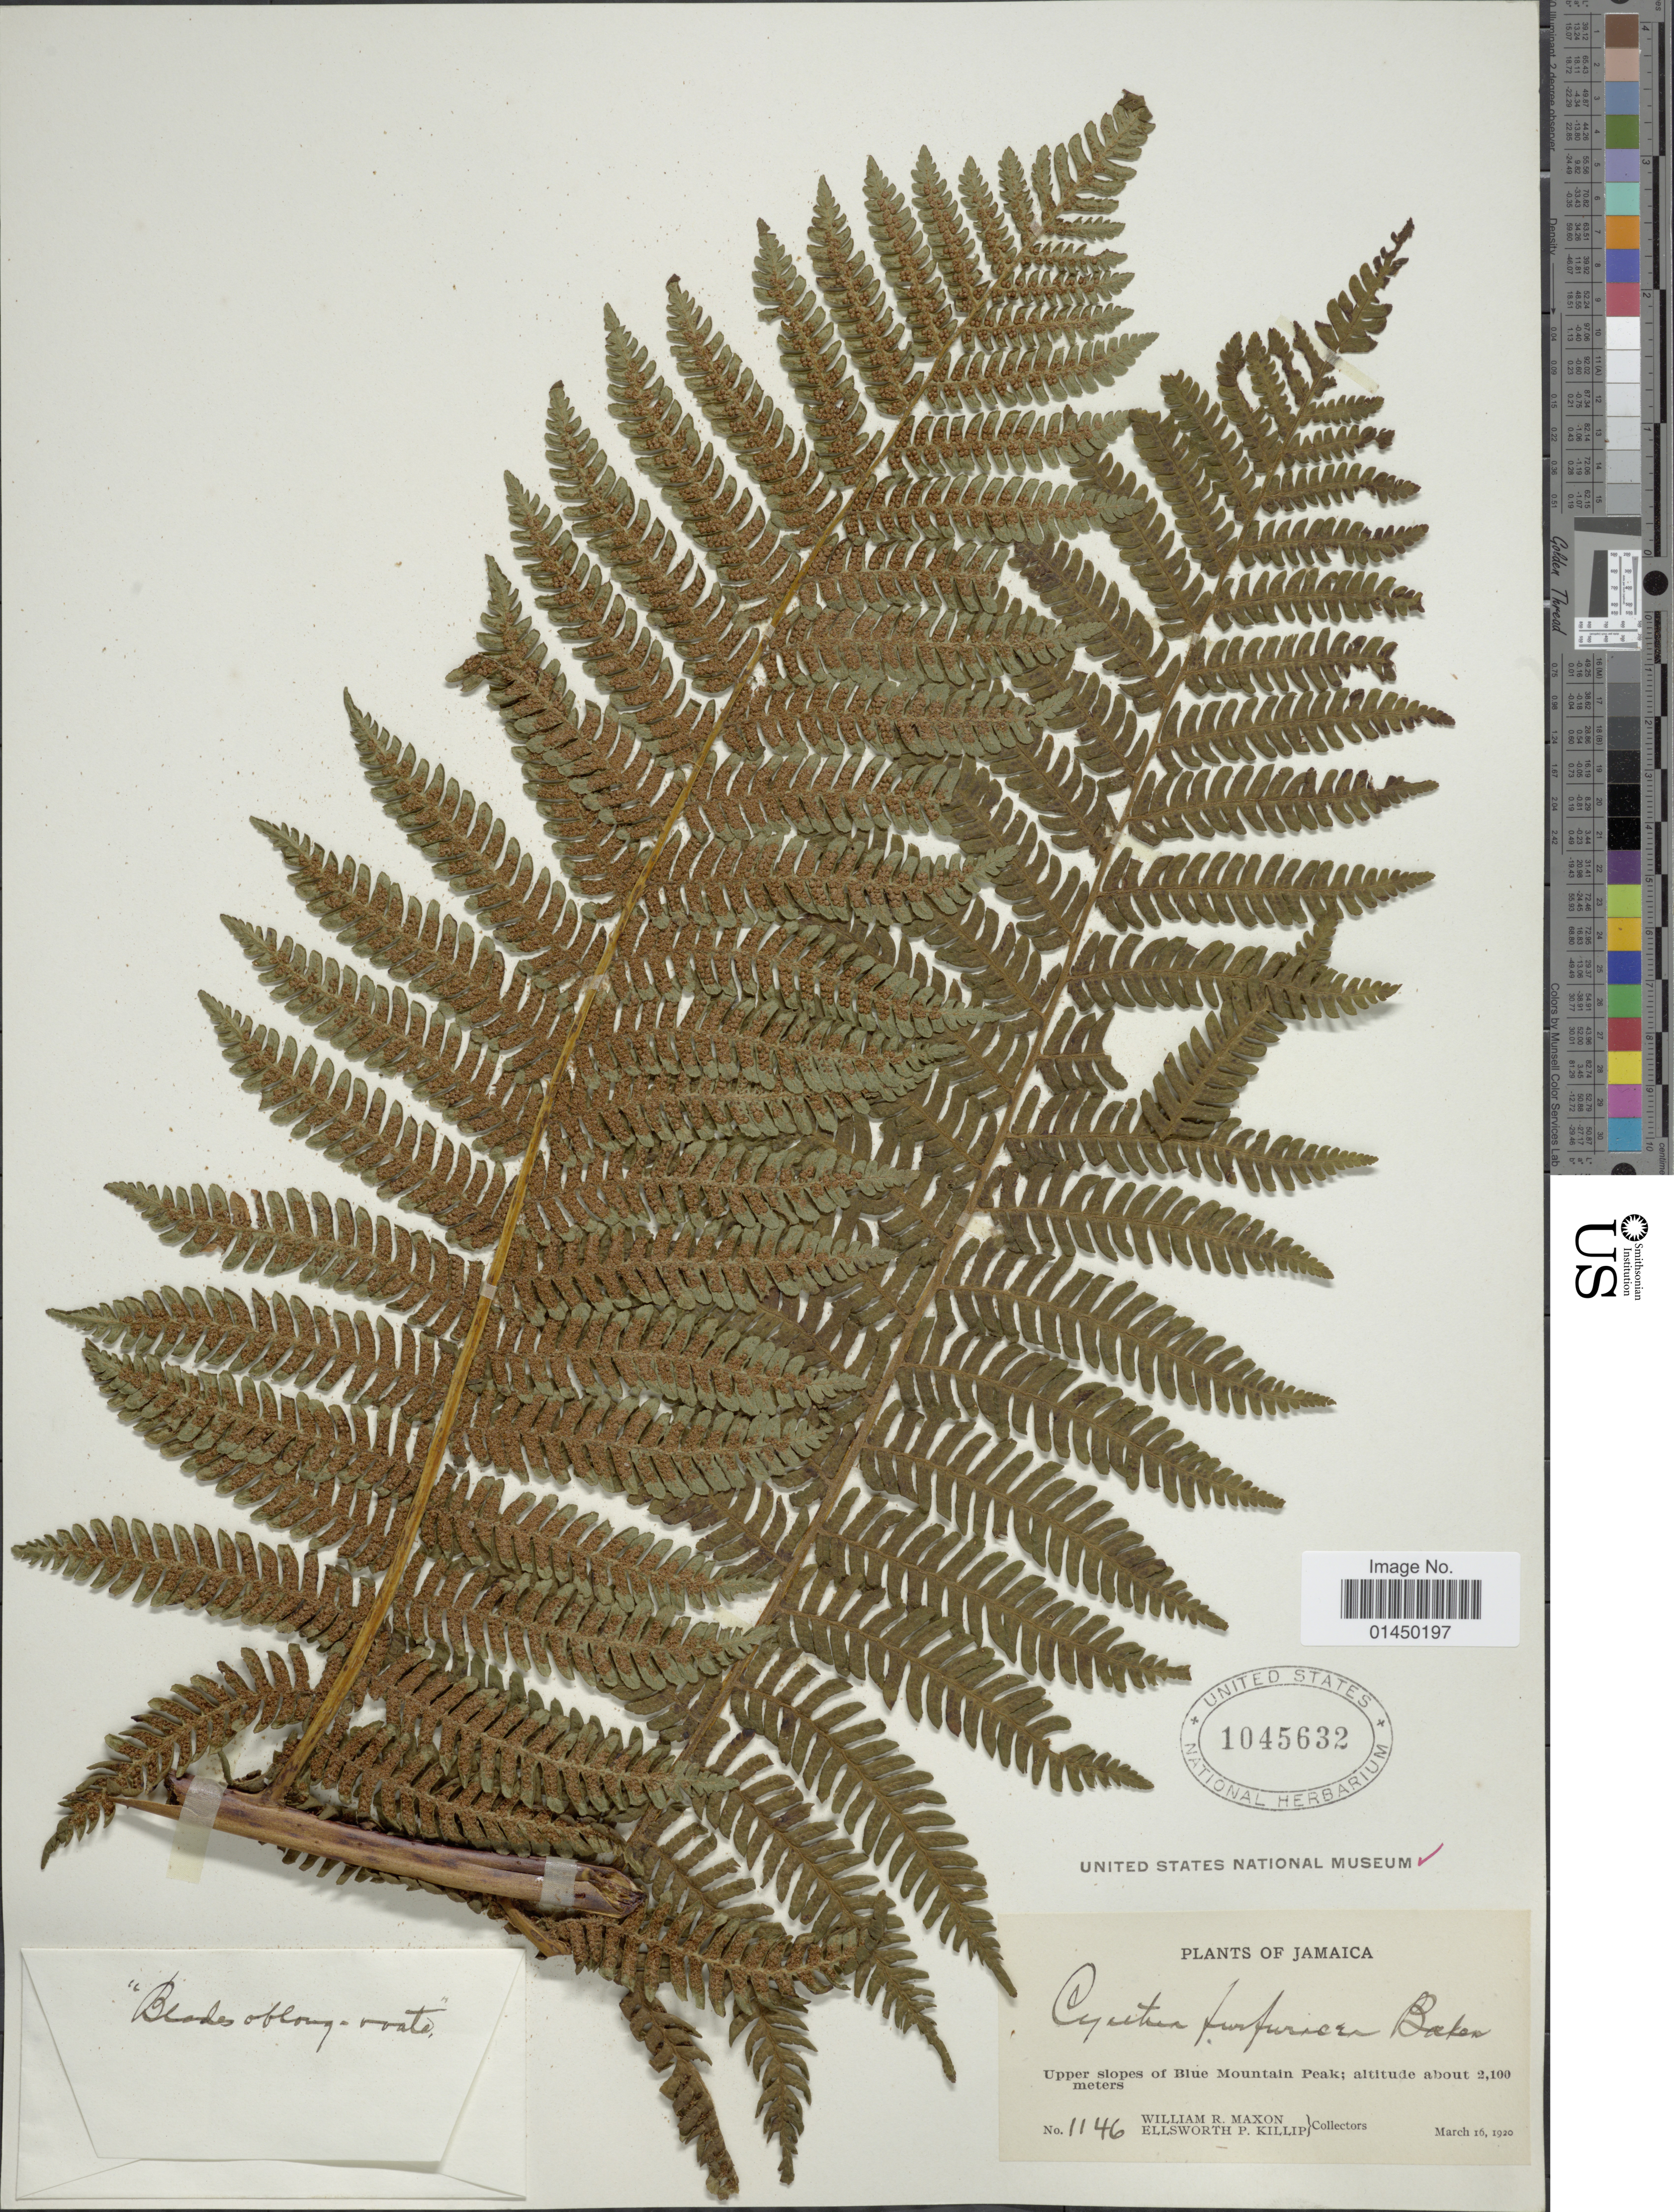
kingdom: Plantae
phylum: Tracheophyta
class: Polypodiopsida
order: Cyatheales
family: Cyatheaceae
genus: Cyathea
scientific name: Cyathea furfuracea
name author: Christ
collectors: W. R. Maxon & E. P. Killip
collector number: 1146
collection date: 1920-03-16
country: Jamaica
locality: Upper slopes of Blue Mountain Peak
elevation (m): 2100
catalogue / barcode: US 1045632